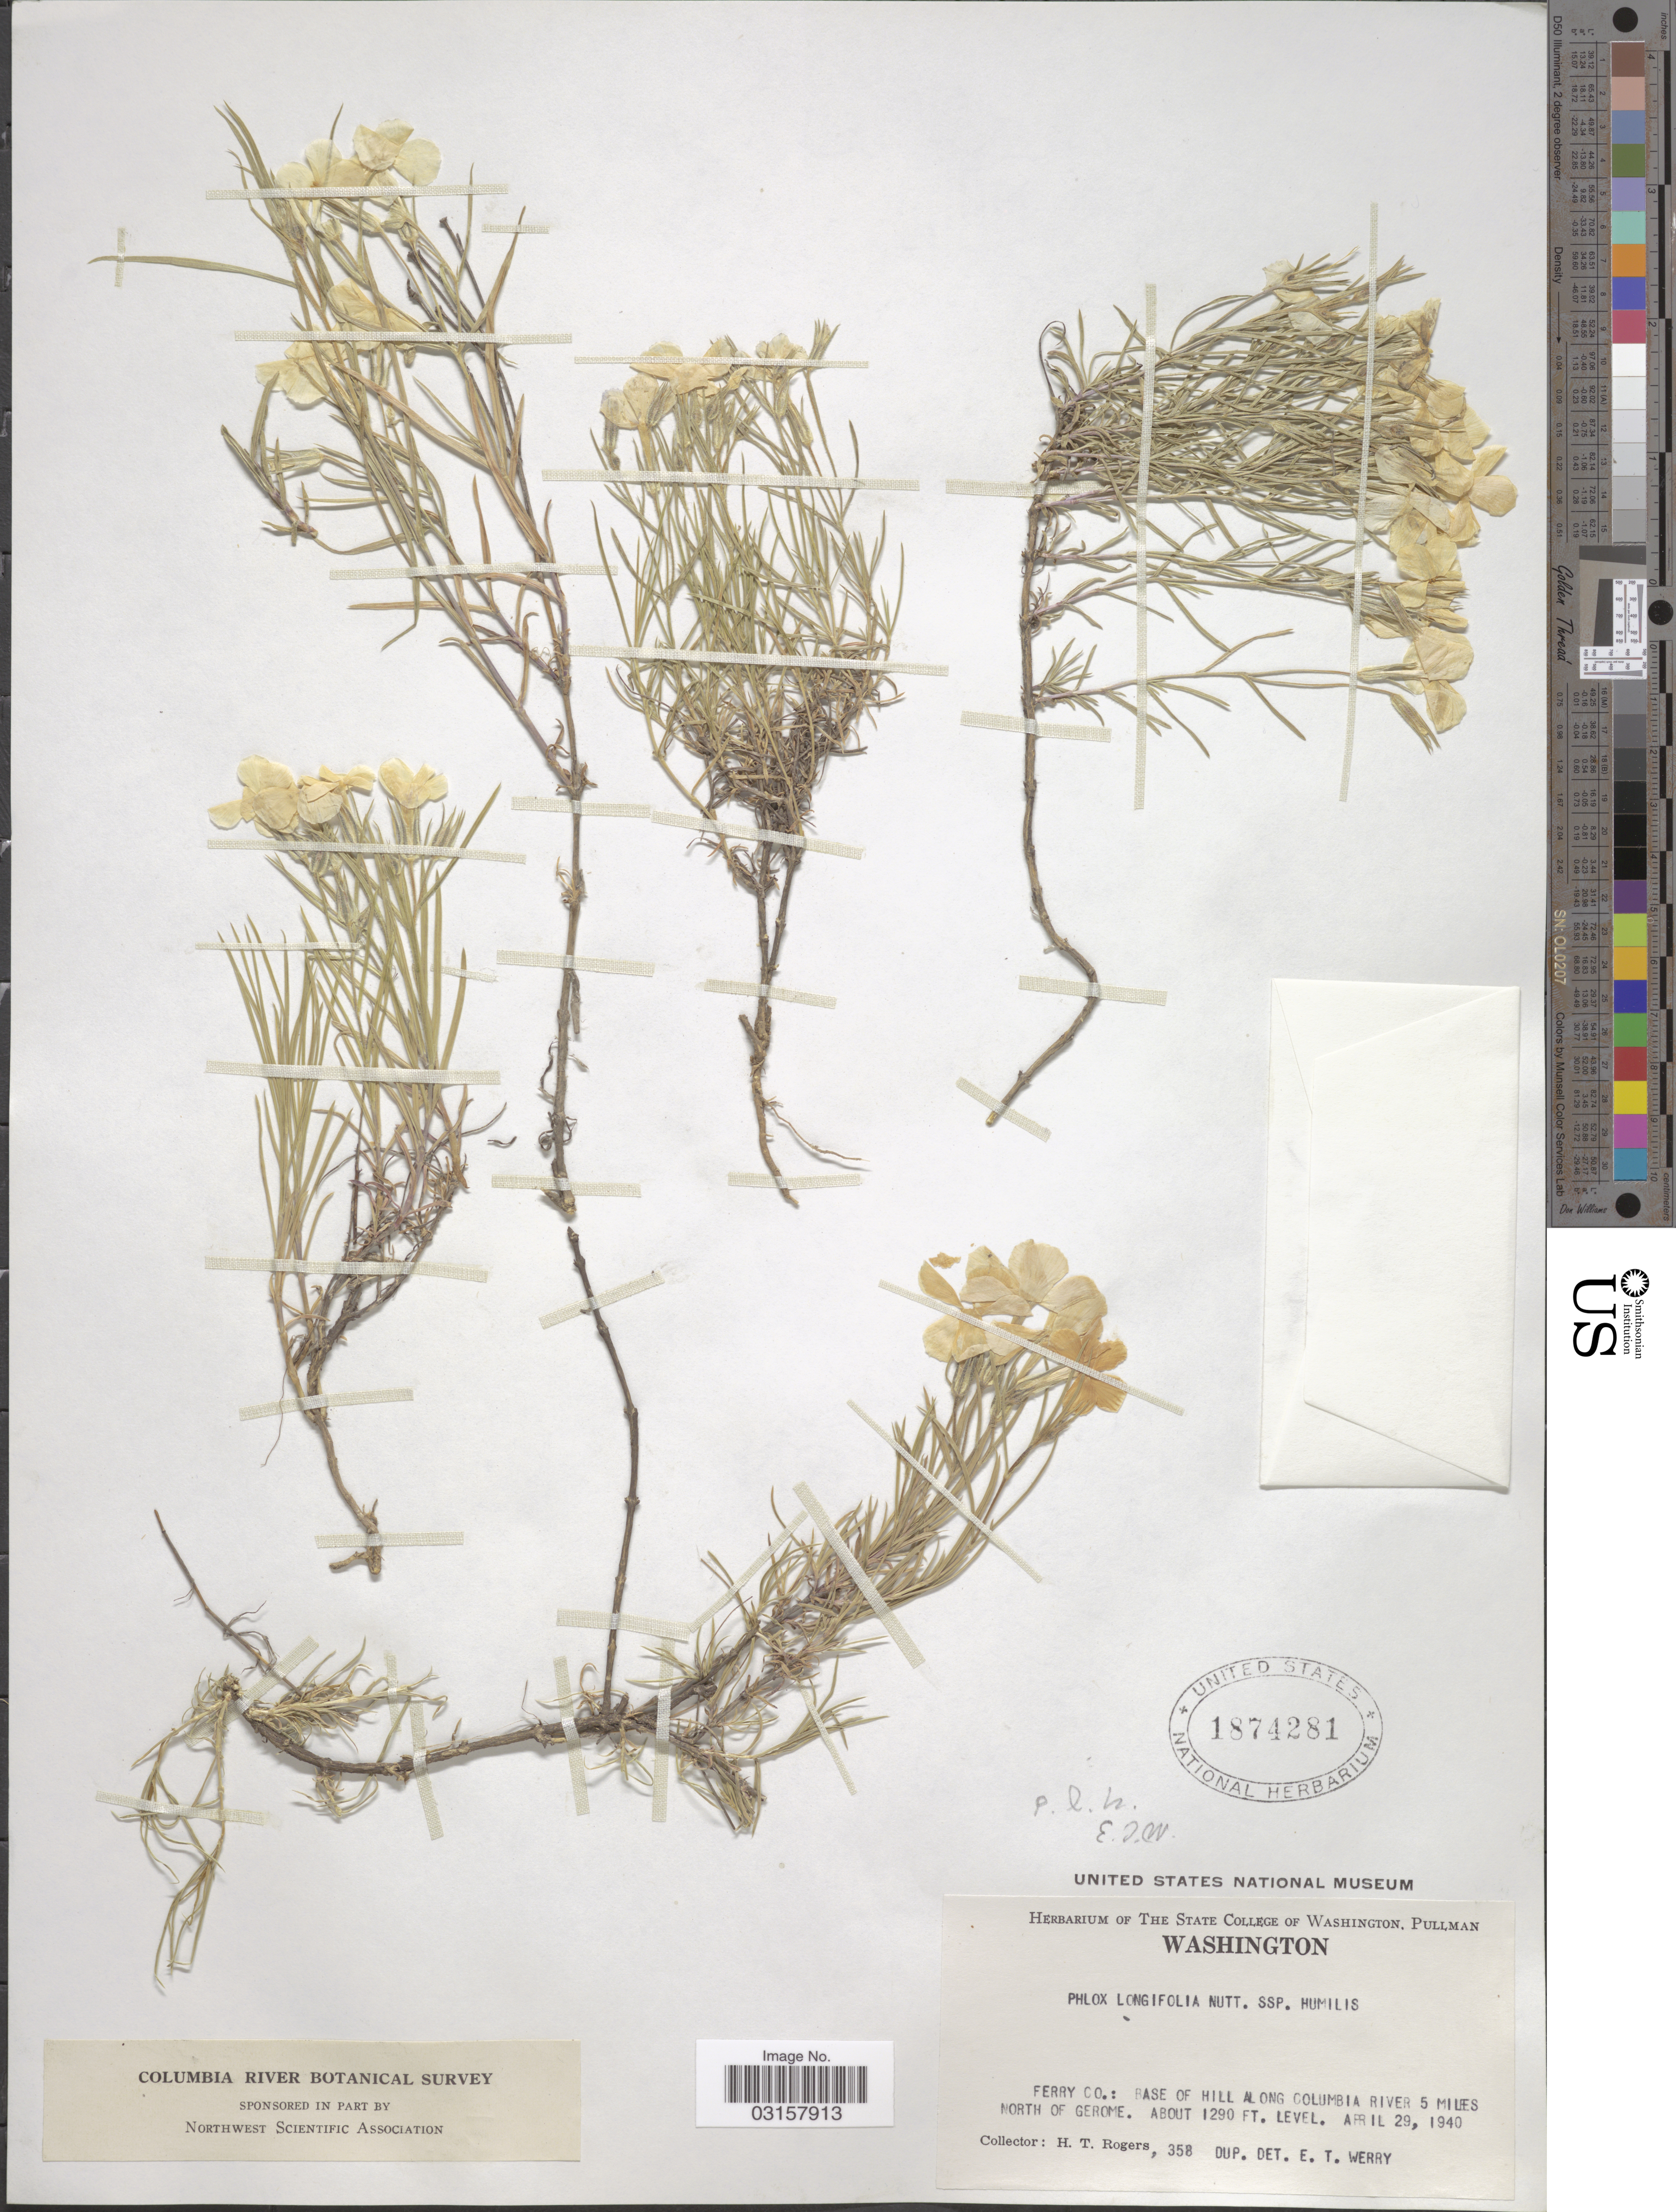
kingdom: Plantae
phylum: Tracheophyta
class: Magnoliopsida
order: Ericales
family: Polemoniaceae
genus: Phlox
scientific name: Phlox longifolia subsp. humilis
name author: (Douglas ex Hook.) Wherry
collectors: H. Rogers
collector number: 358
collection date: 1940-04-29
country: United States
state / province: Washington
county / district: Ferry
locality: Ferry Co.: Base of hill along Columbia River 5 miles north of Gerome.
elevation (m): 393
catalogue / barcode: US 1874281